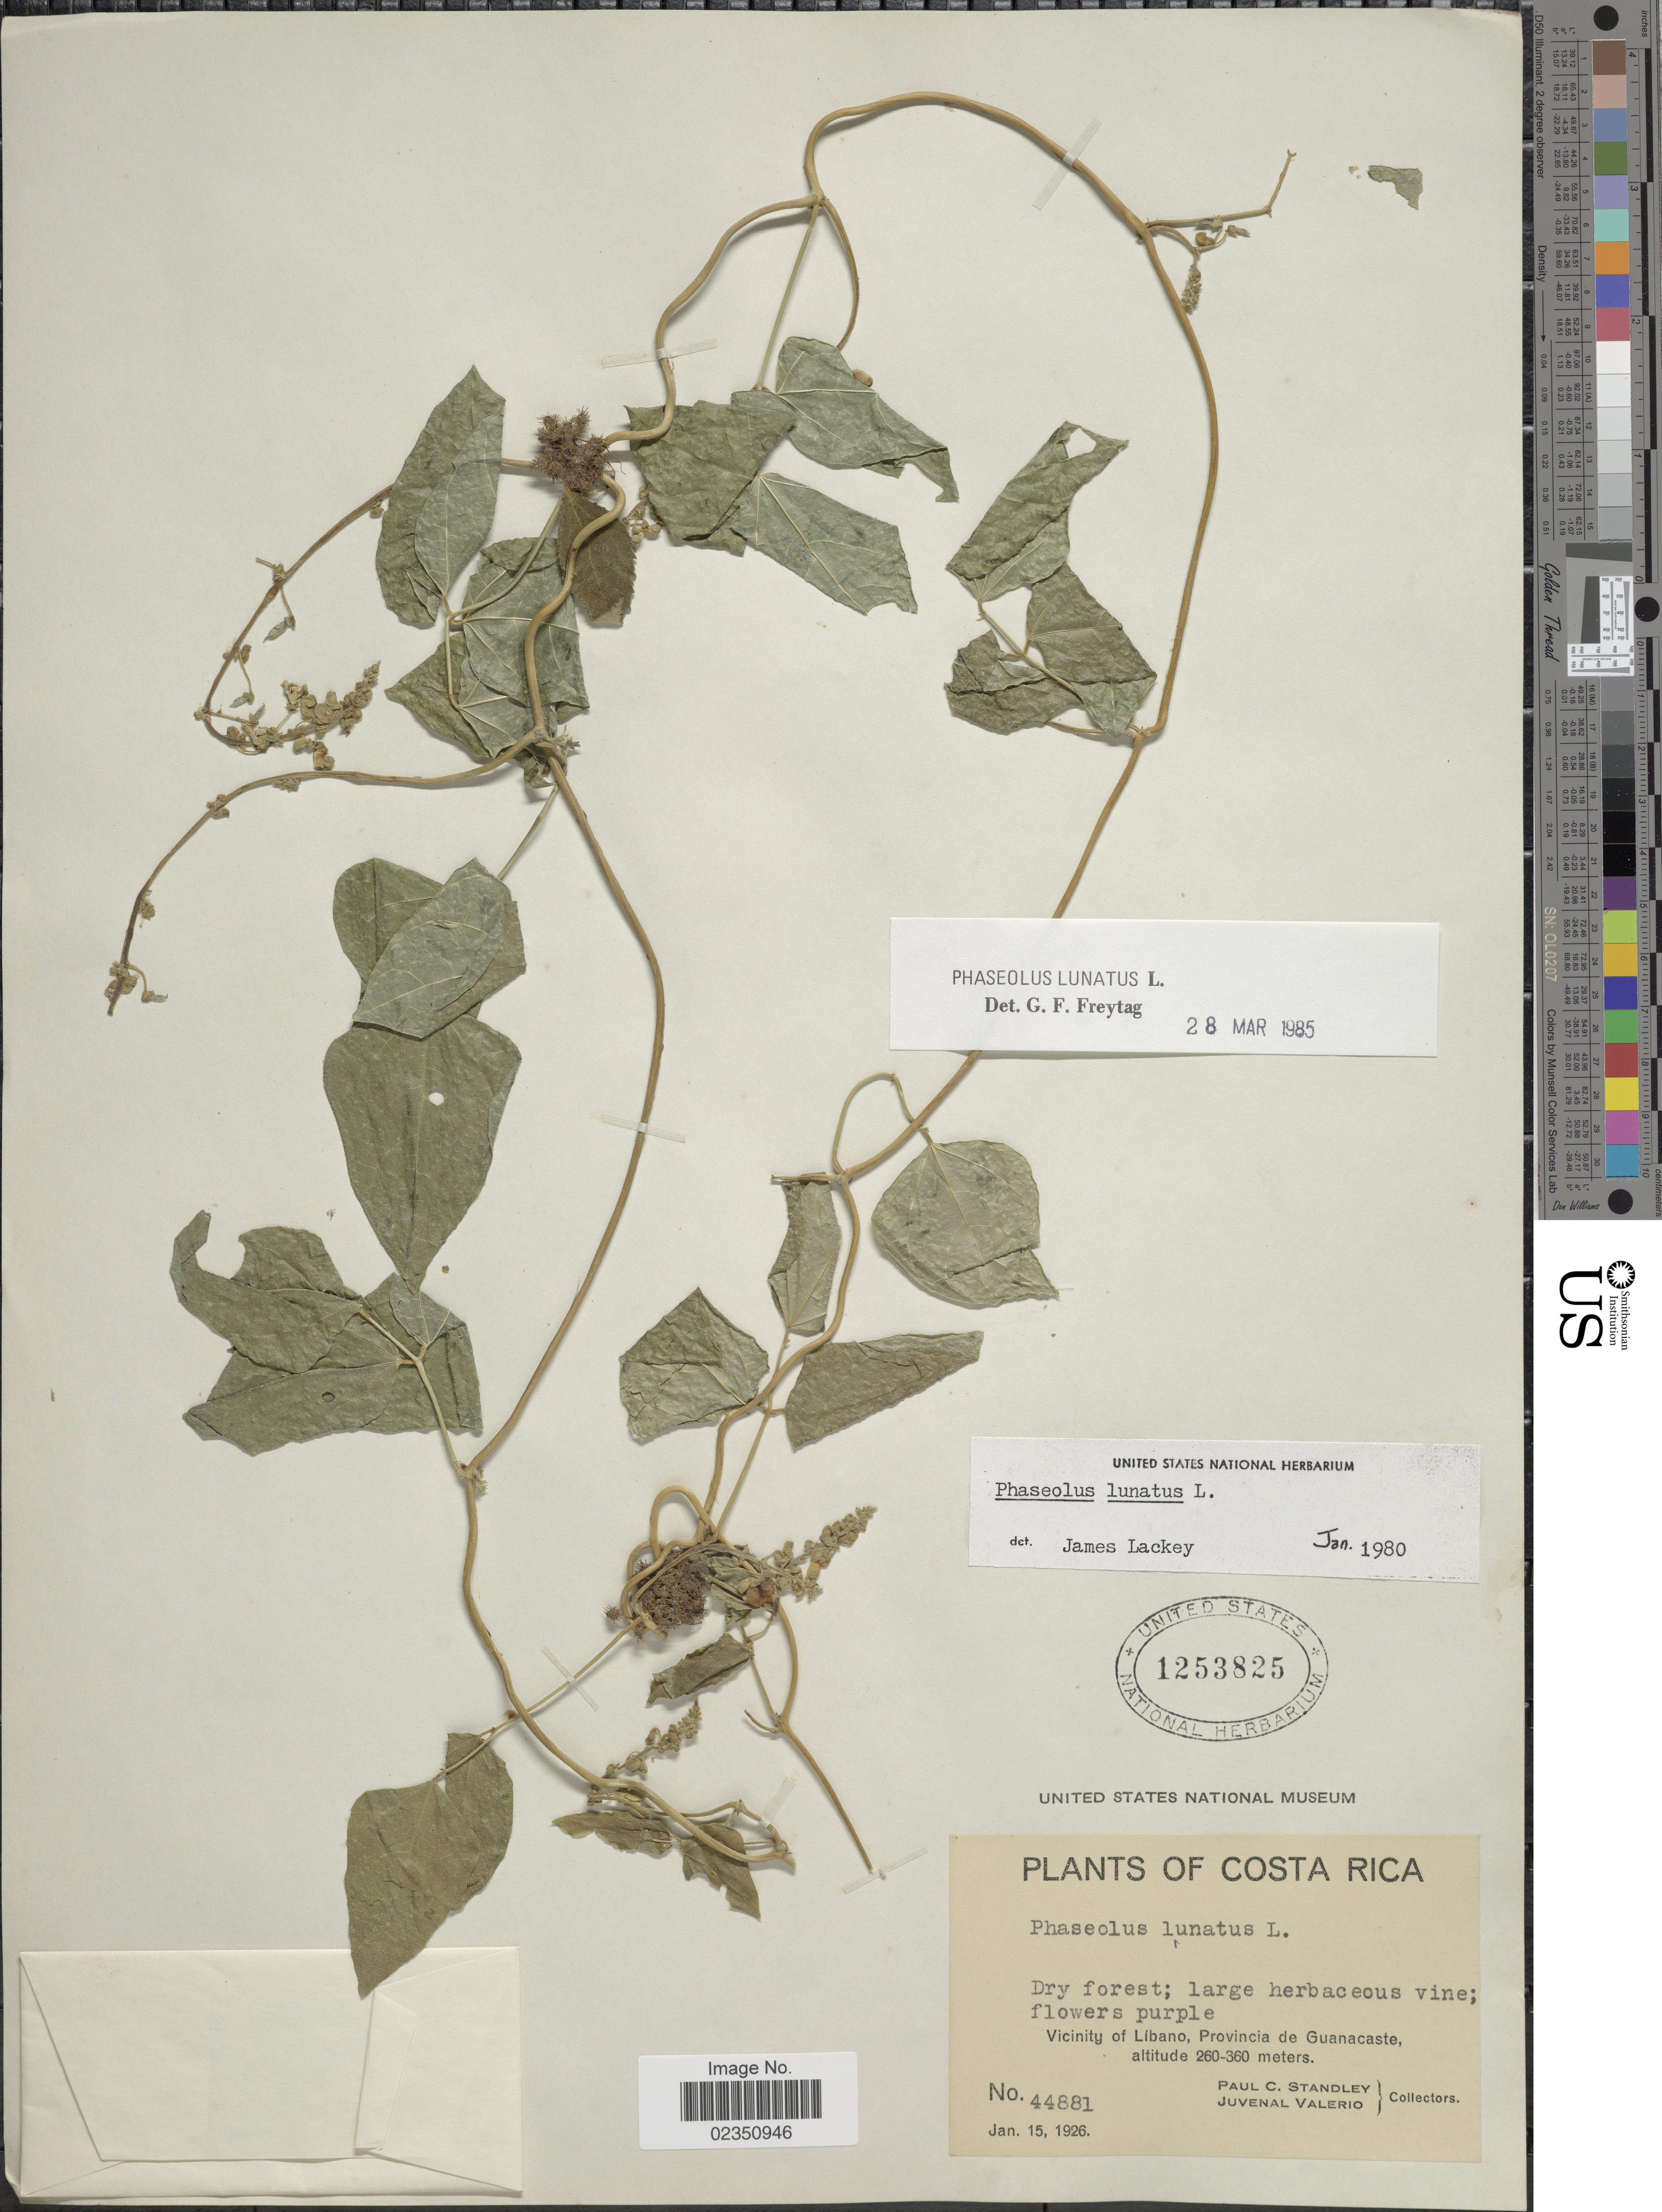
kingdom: Plantae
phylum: Tracheophyta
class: Magnoliopsida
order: Fabales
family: Fabaceae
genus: Phaseolus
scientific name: Phaseolus lunatus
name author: L.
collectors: P. C. Standley & J. Valerio R.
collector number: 44881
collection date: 1926-01-15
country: Costa Rica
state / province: Guanacaste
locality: Dry forest, Vicinity of Libano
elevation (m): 260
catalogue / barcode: US 1253825